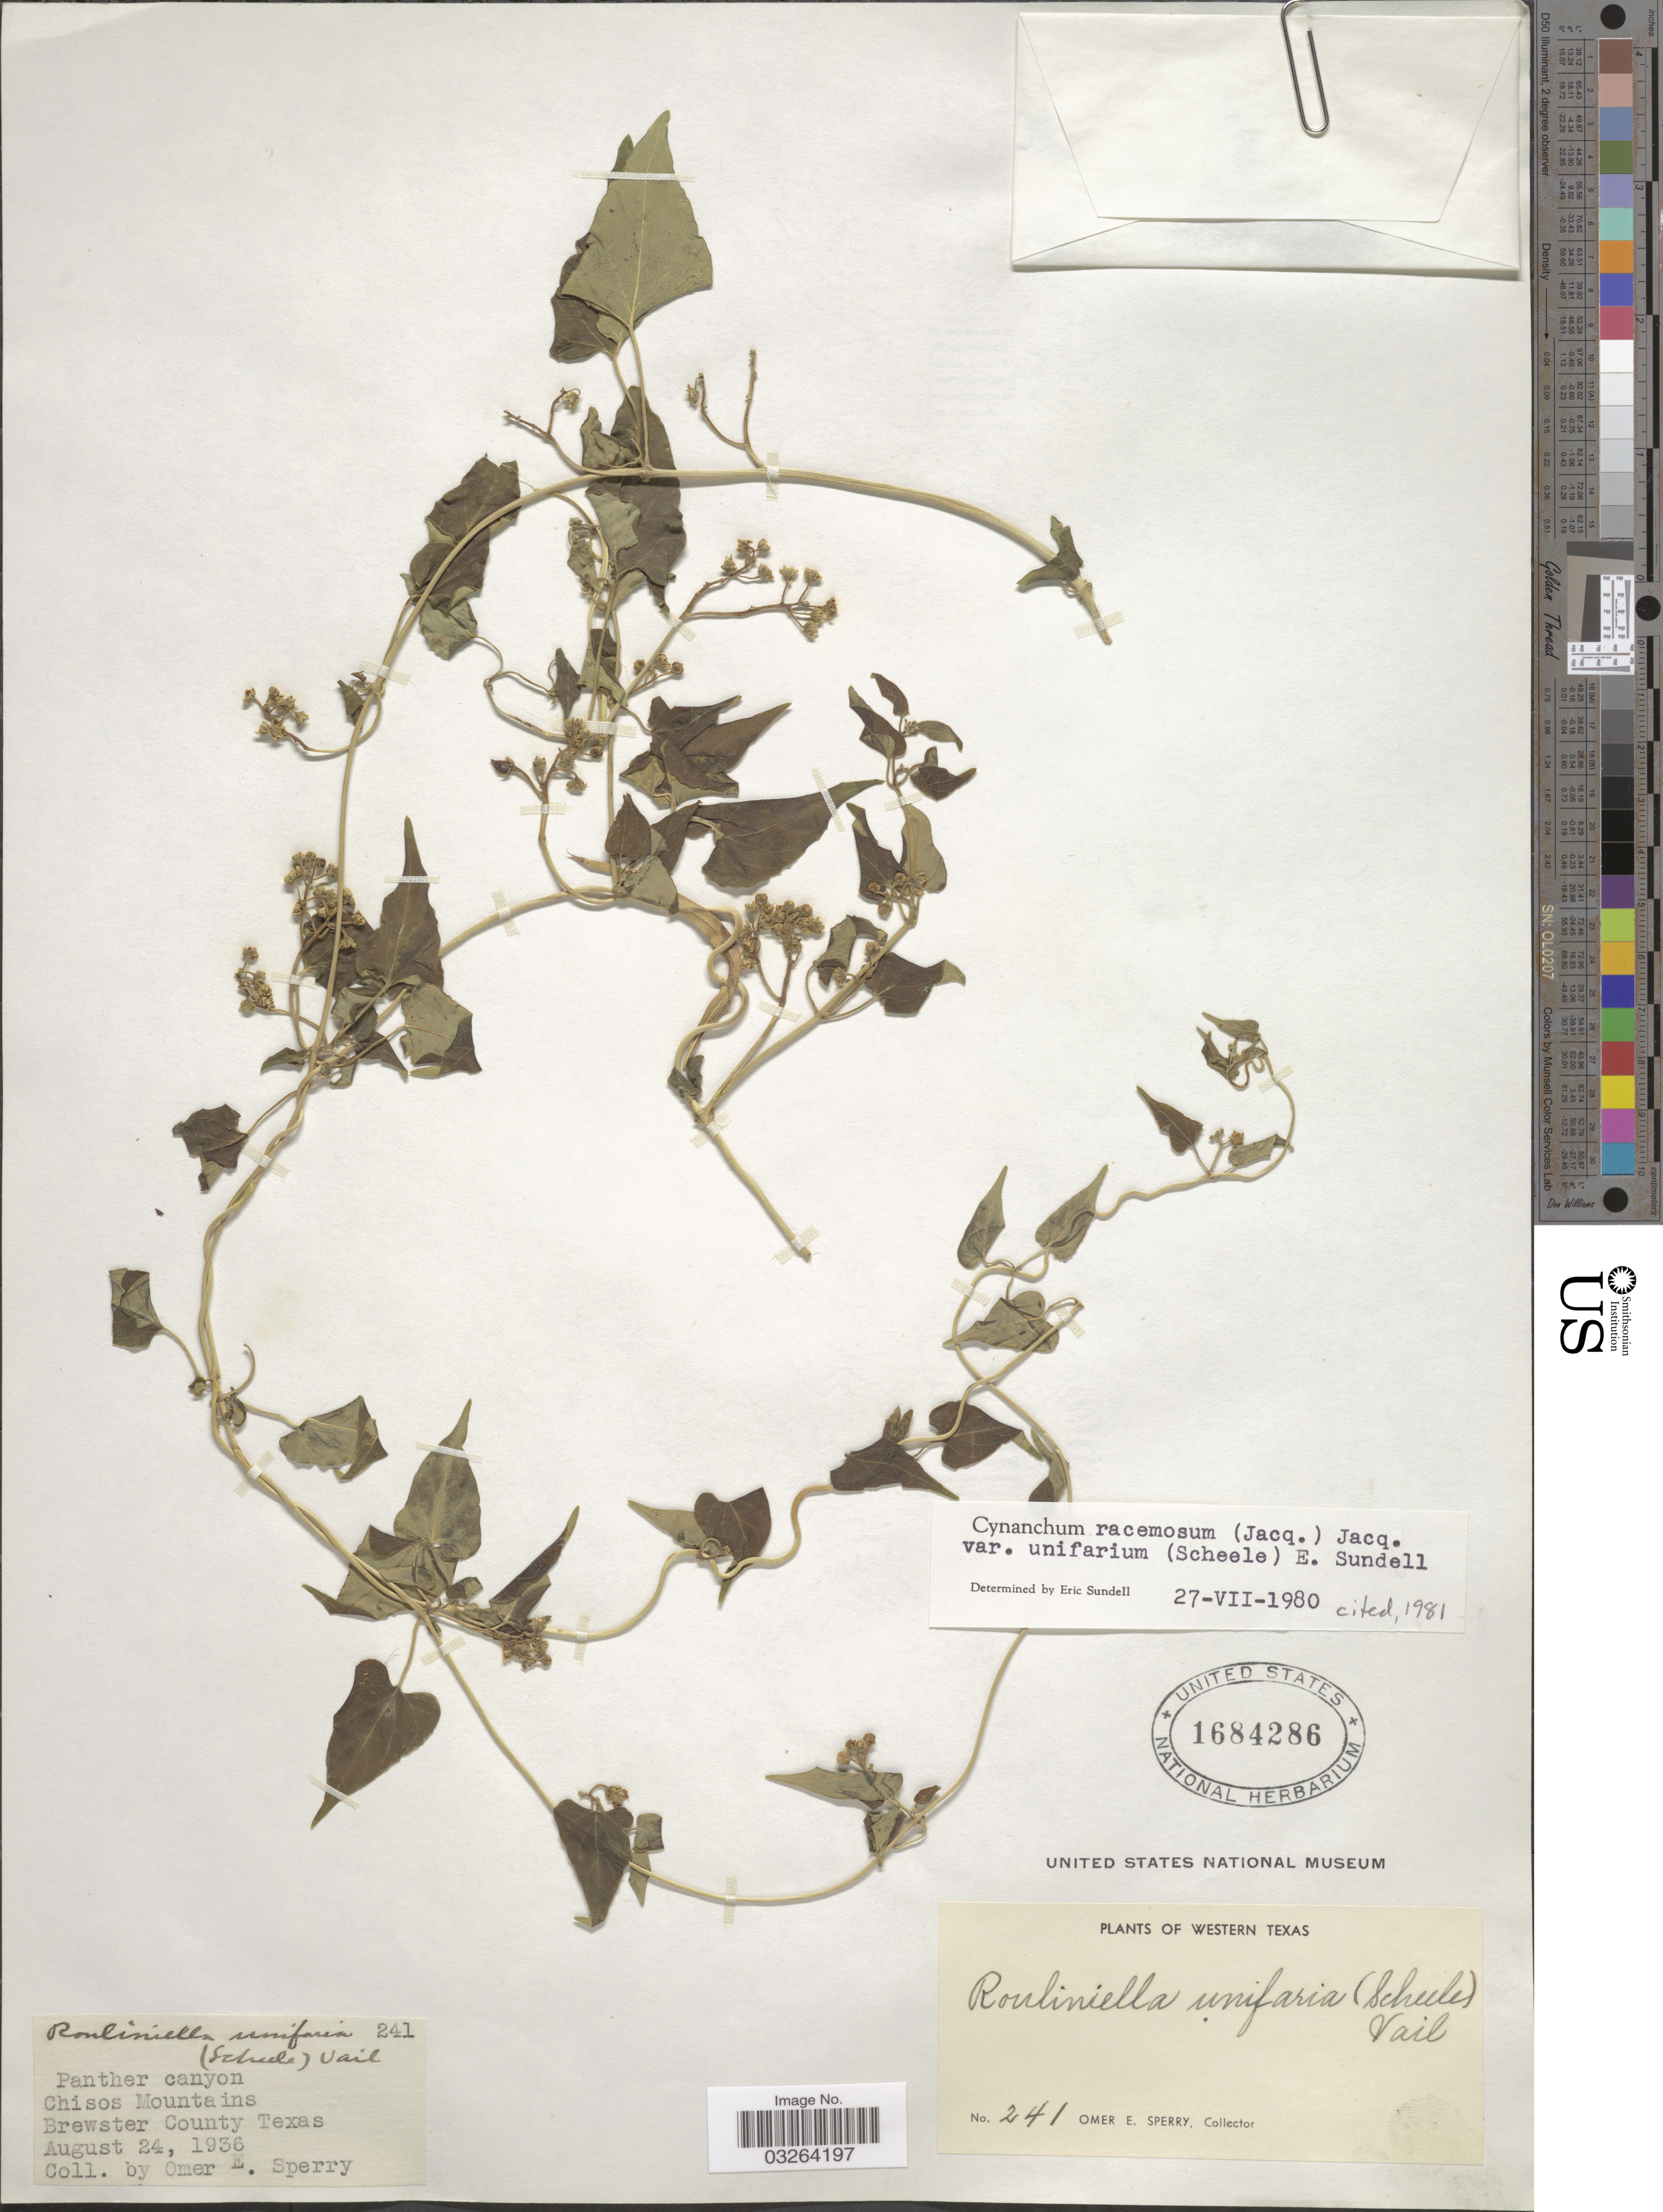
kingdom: Plantae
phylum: Tracheophyta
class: Magnoliopsida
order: Gentianales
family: Apocynaceae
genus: Cynanchum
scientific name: Cynanchum racemosum var. unifarium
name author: (Scheele) Sundell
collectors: O. E. Sperry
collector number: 241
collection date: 1936-08-24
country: United States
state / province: Texas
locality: Western Texas. Panther canyon. Chisos Mountains. Brewster County.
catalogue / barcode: US 1684286